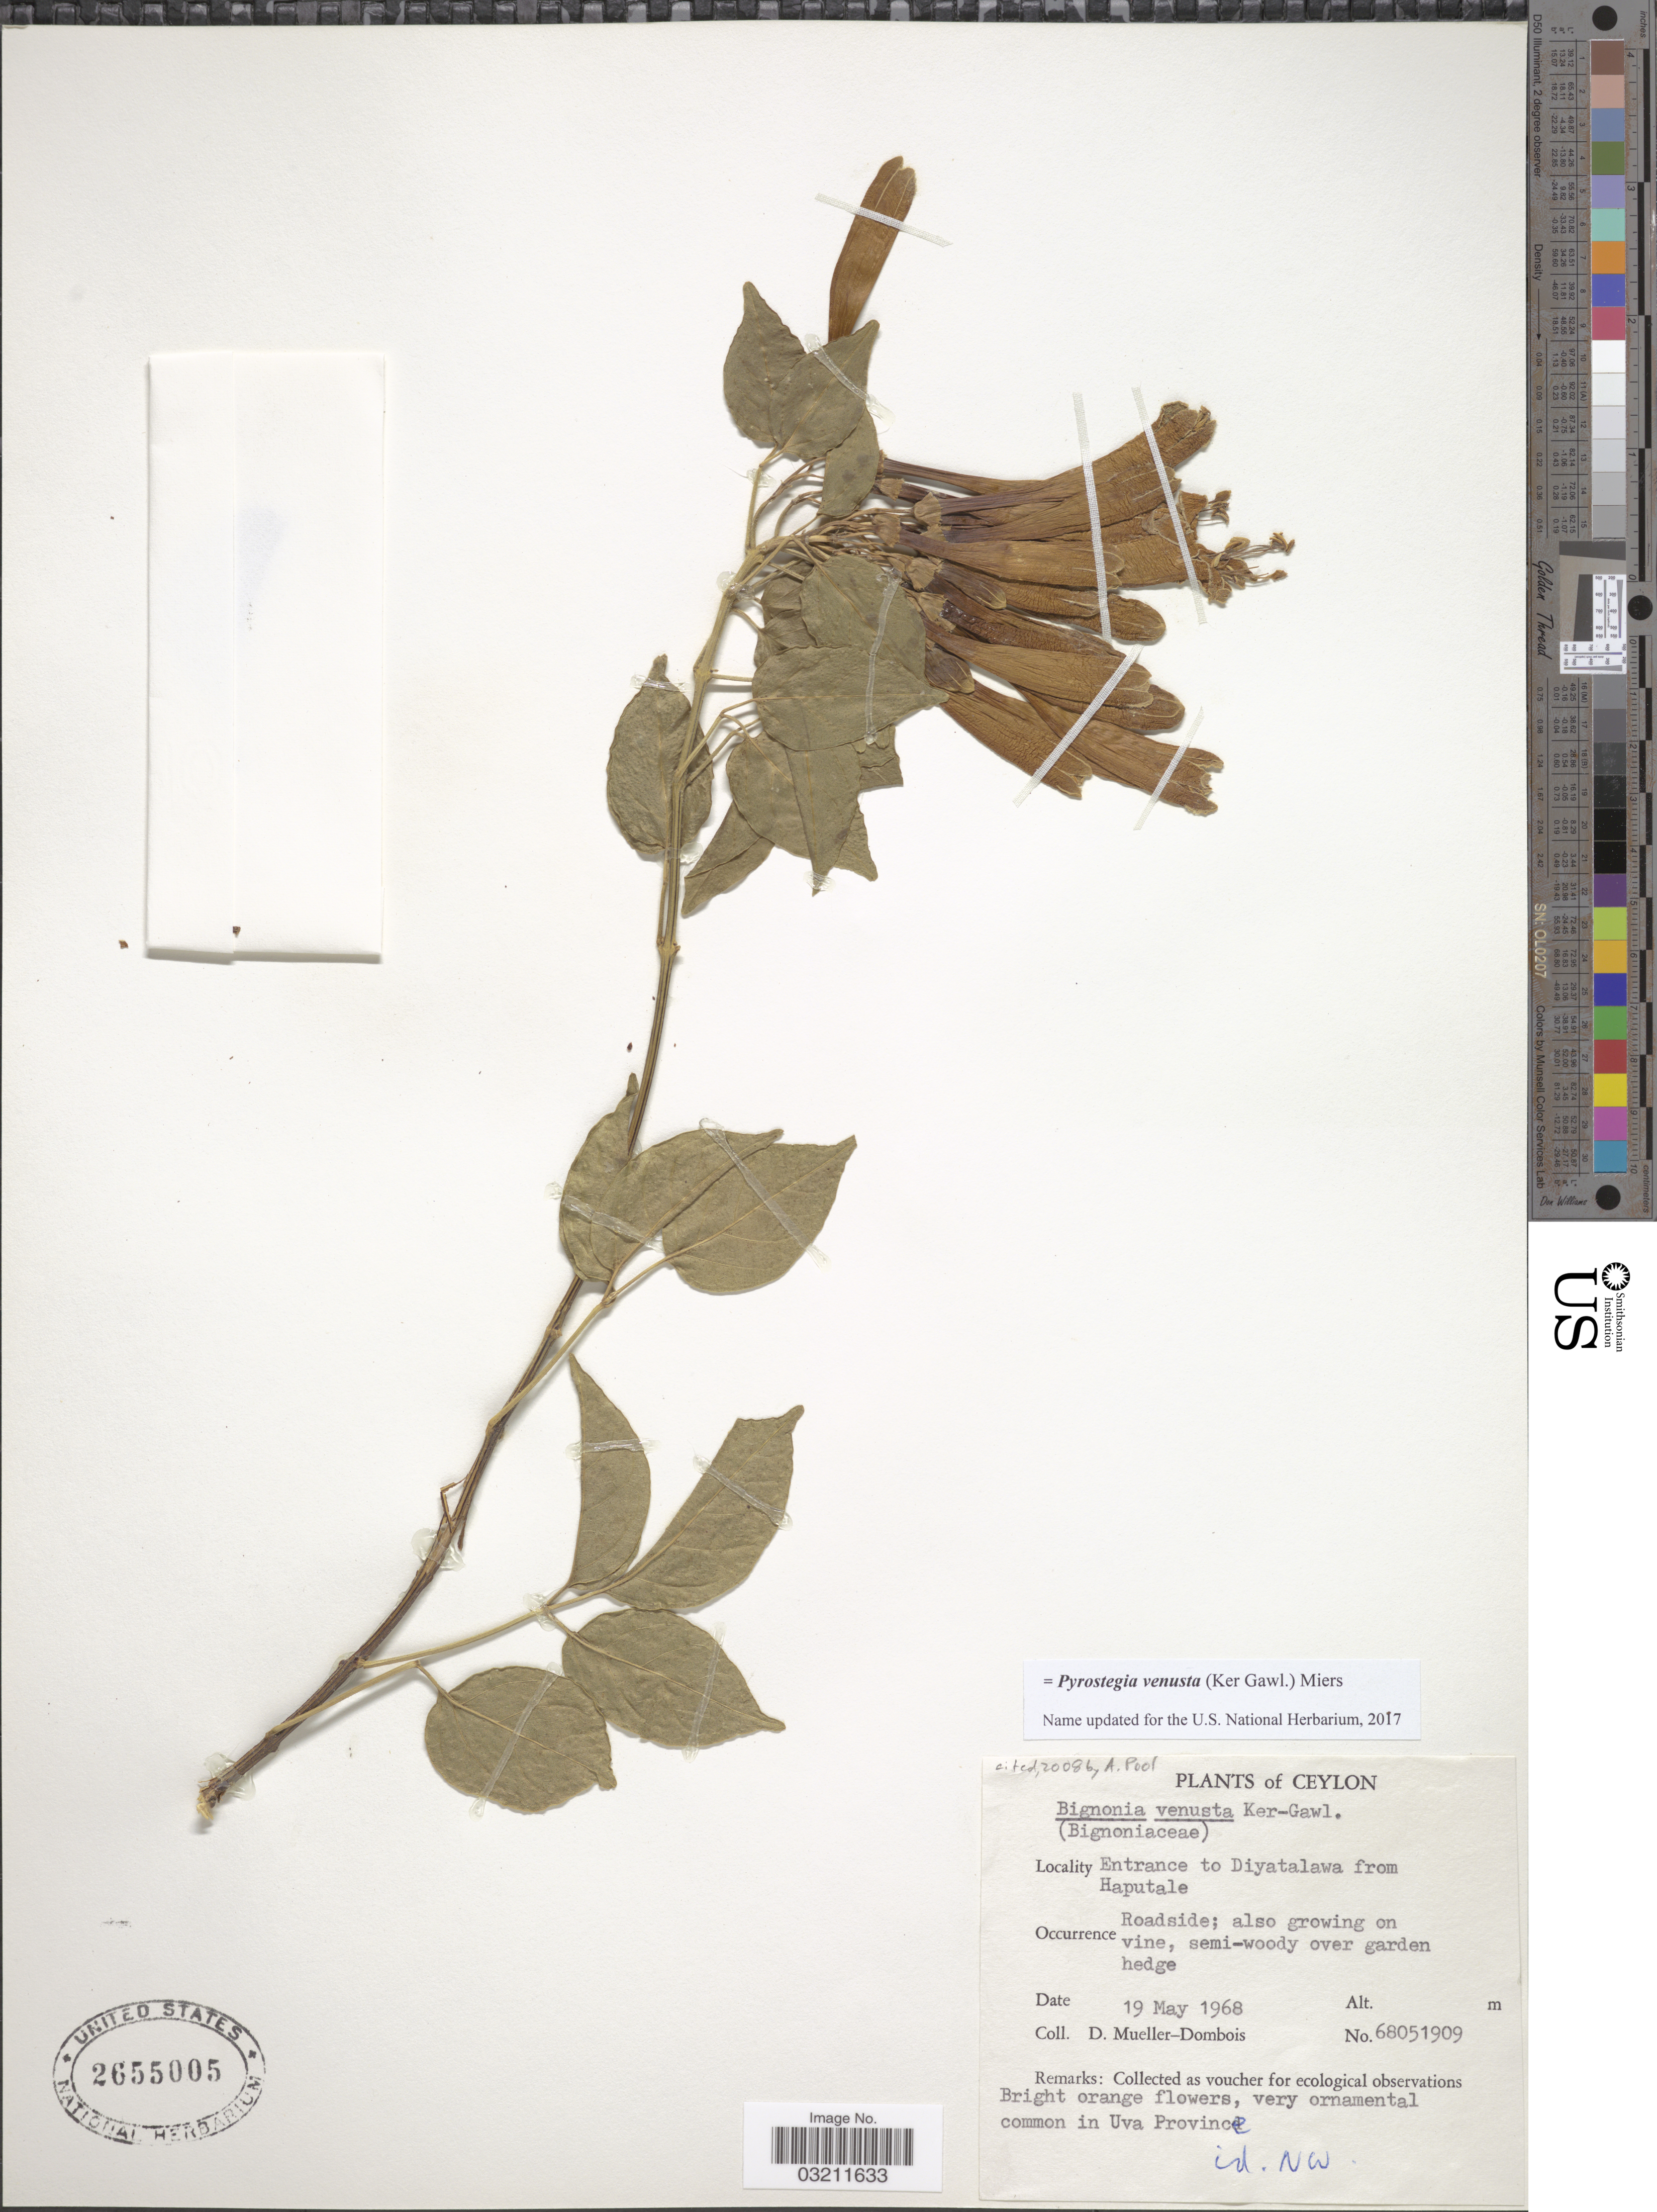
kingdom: Plantae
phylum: Tracheophyta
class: Magnoliopsida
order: Lamiales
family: Bignoniaceae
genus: Pyrostegia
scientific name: Pyrostegia venusta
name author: (Ker Gawl.) Miers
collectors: D. Mueller-Dombois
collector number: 68051909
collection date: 1968-05-19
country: Sri Lanka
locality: Ceylon. Entrance to Diyatalawa from Haputale.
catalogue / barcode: US 2655005